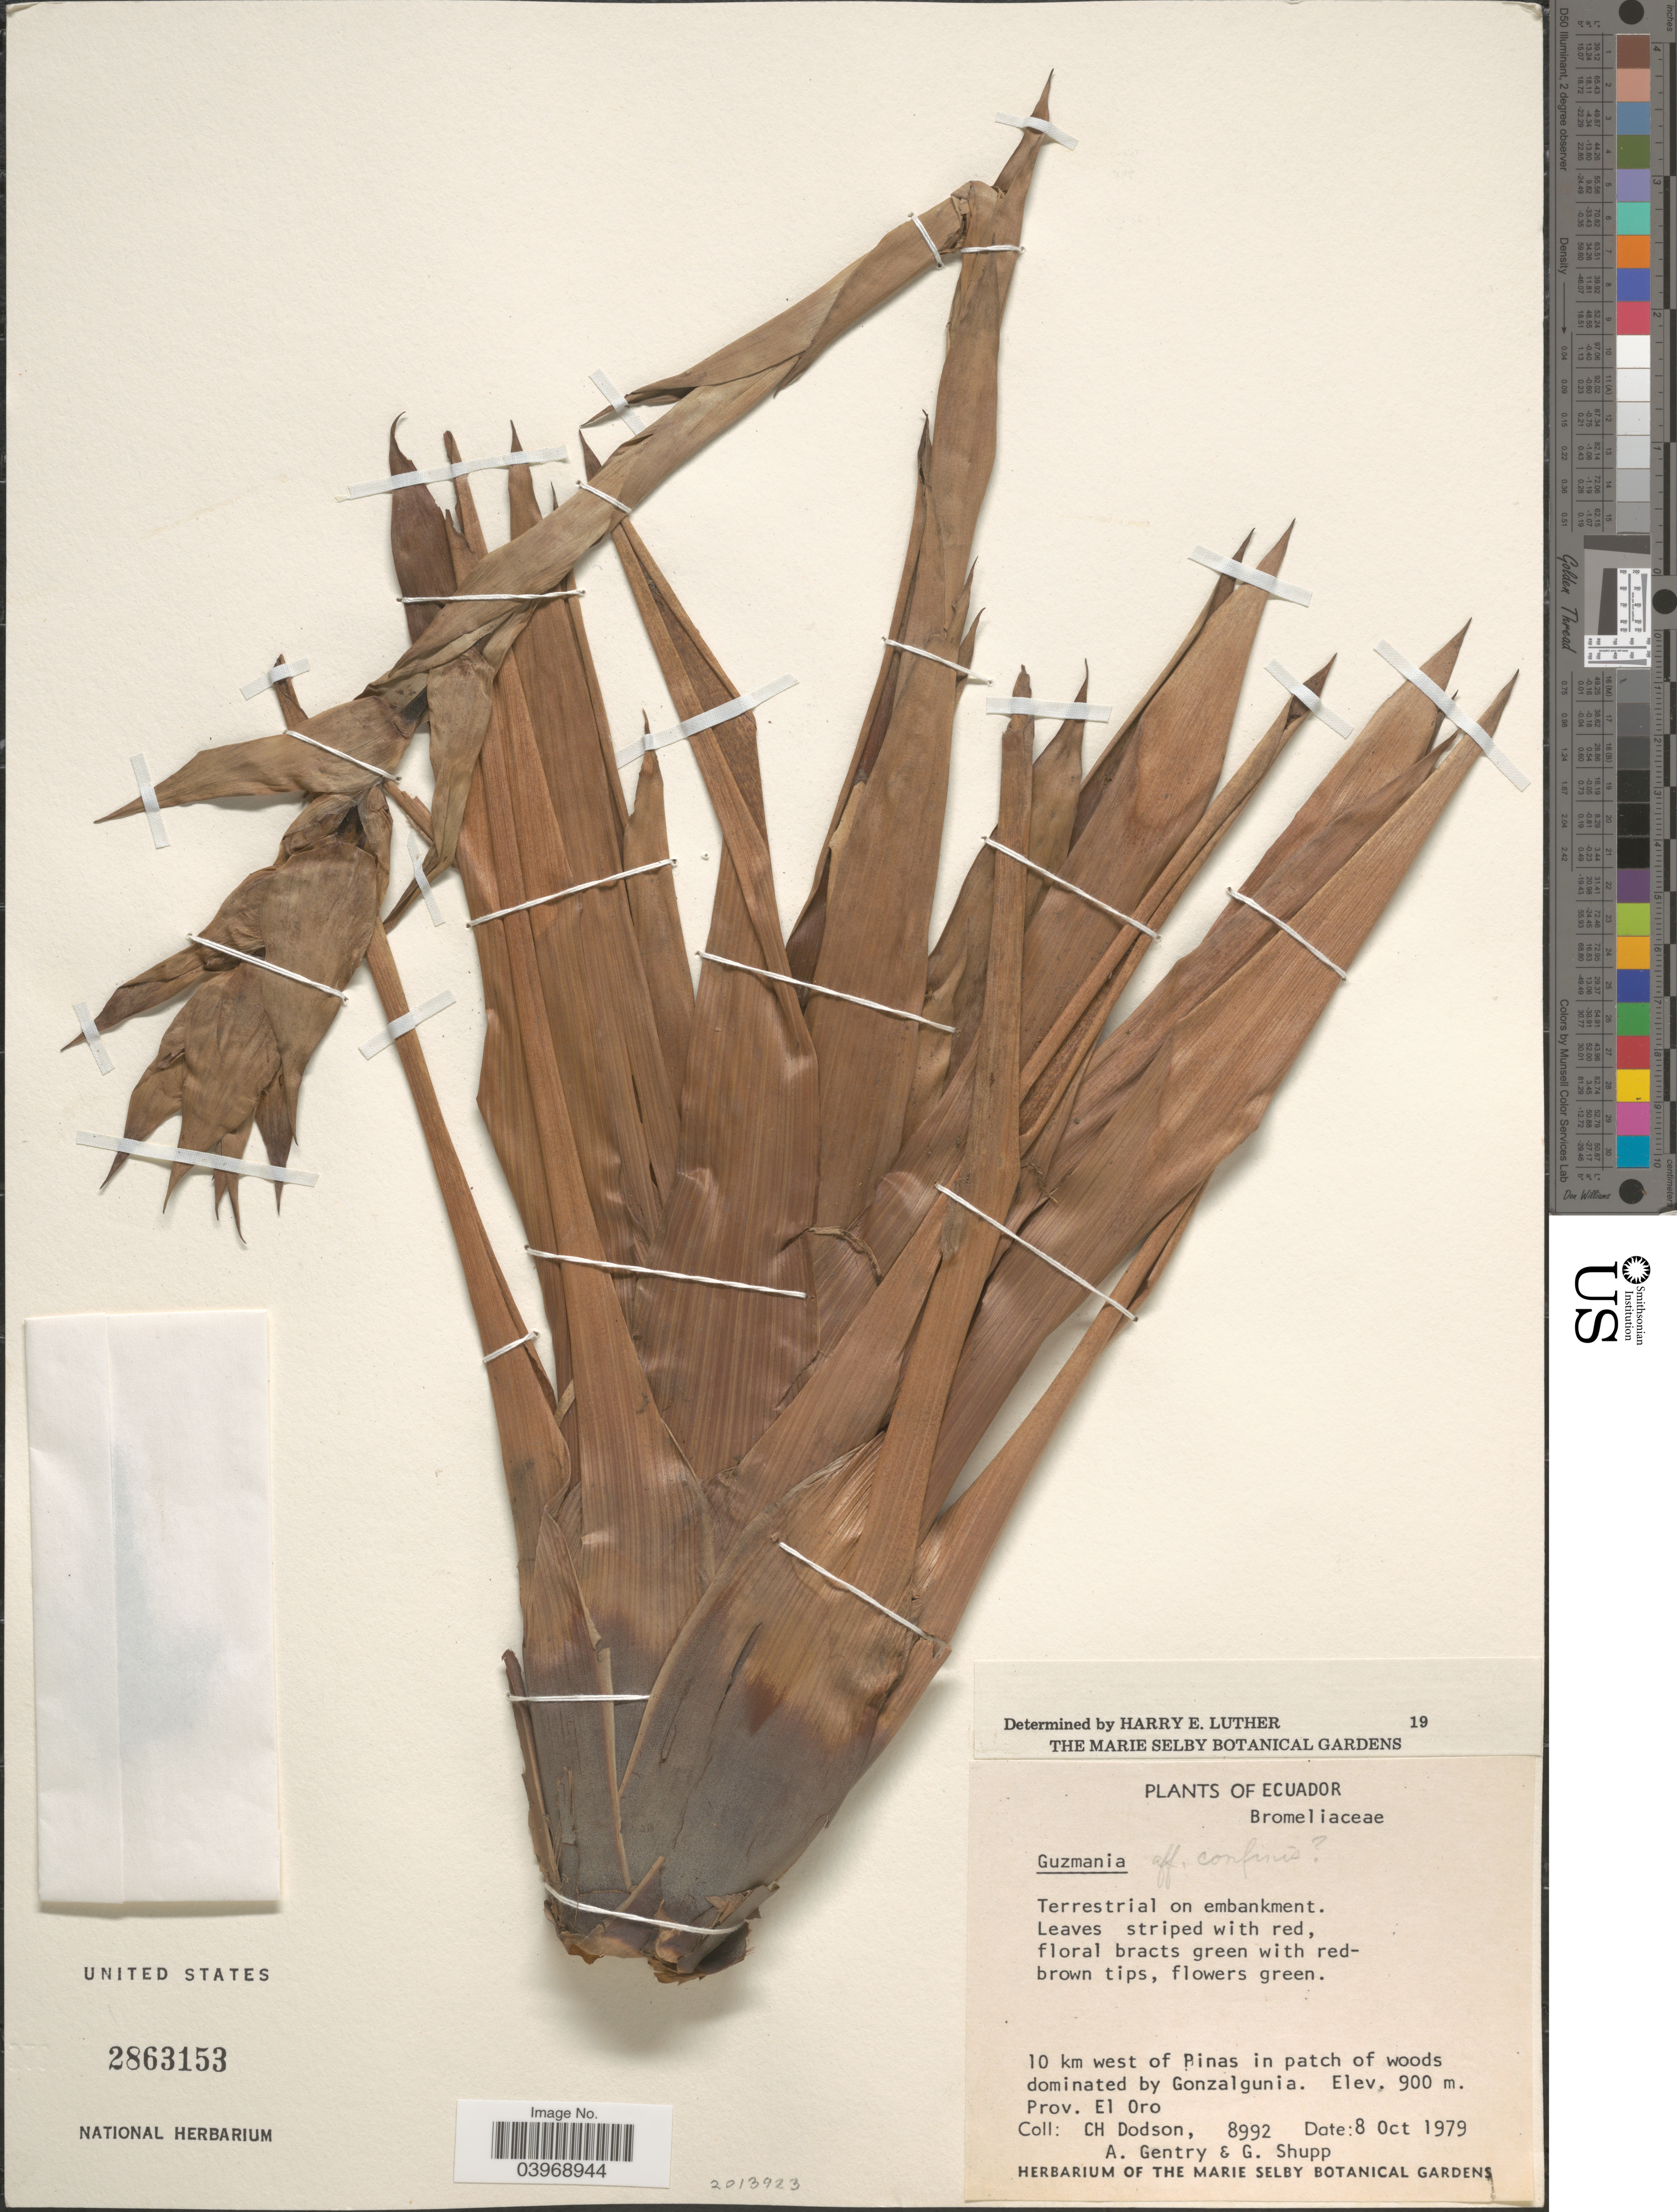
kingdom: Plantae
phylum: Tracheophyta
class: Liliopsida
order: Poales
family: Bromeliaceae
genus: Guzmania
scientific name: Guzmania sp.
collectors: C. H. Dodson, A. H. Gentry & G. Shupp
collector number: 8992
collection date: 1979-10-08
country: Ecuador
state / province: El Oro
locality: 10 km west of Pinas in patch of woods dominated by Gonzalgunia.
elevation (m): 900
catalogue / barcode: US 2863153